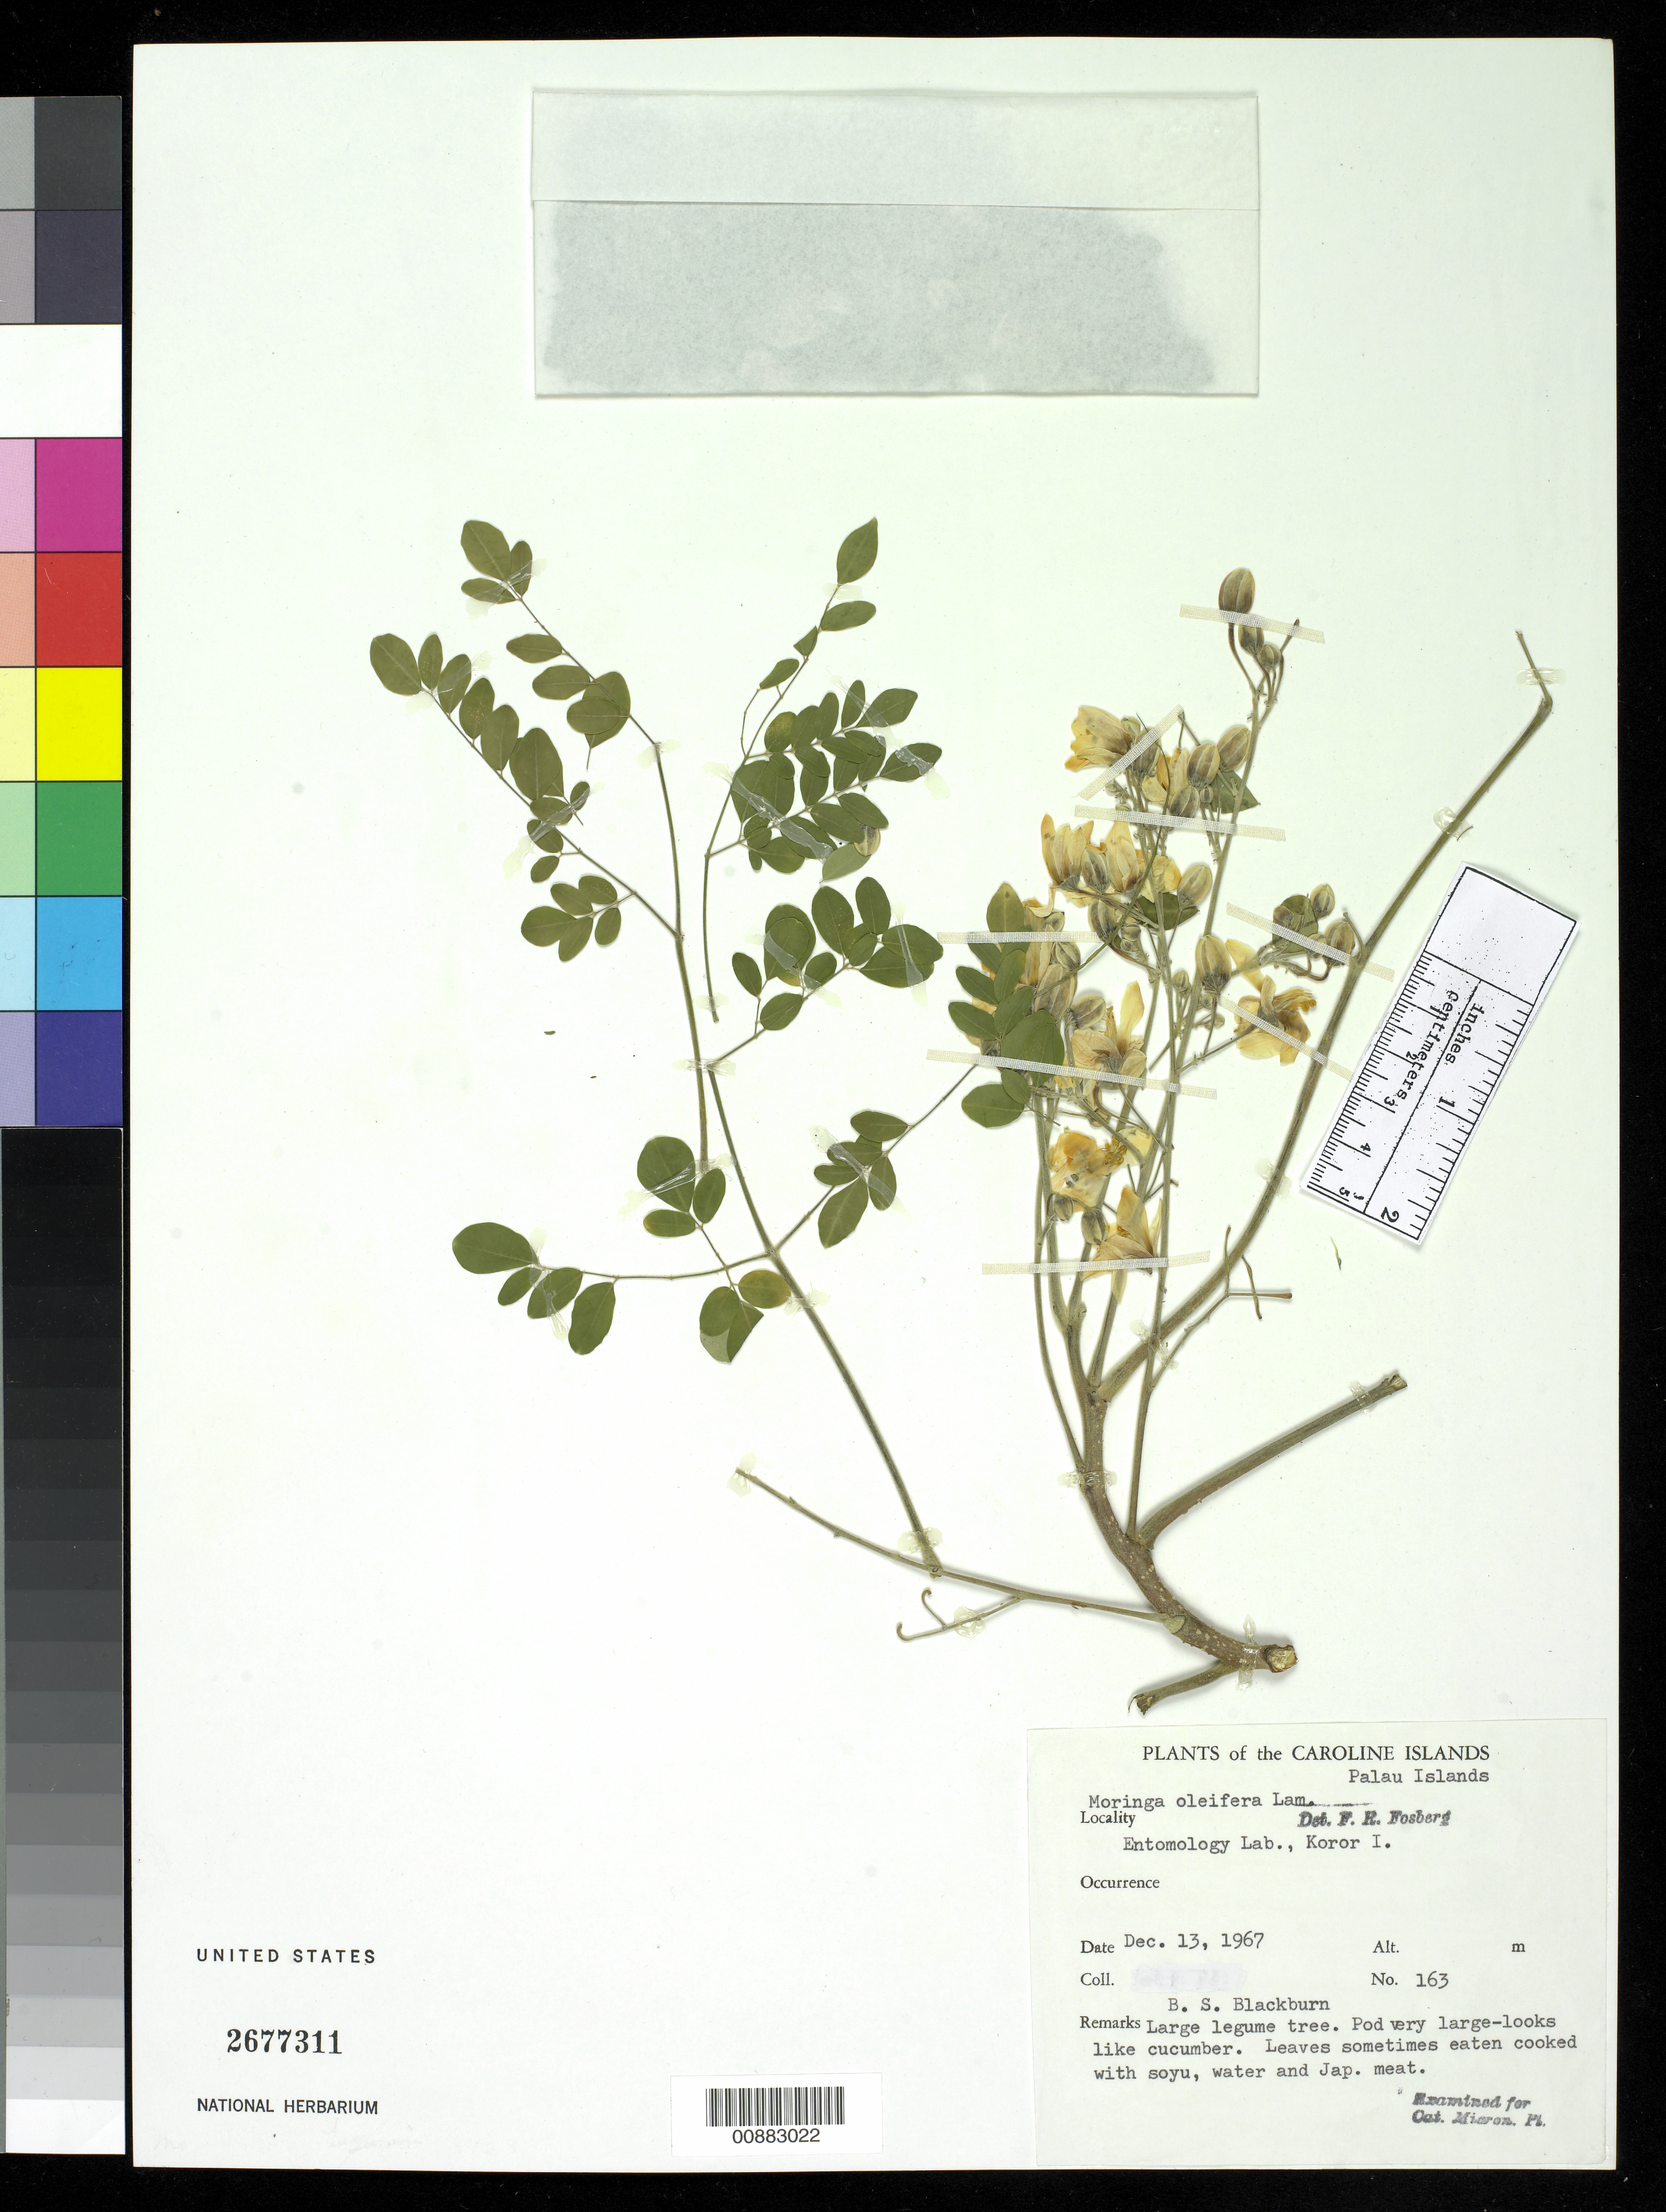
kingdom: Plantae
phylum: Tracheophyta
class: Magnoliopsida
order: Brassicales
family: Moringaceae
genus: Moringa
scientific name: Moringa oleifera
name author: Lam.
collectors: B. S. Blackburn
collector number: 163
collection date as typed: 13 Dec 1967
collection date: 1967-12-13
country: Palau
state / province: Koror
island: Oreor (Koror)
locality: Entomology Lab, Koror I.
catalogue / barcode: US 2677311